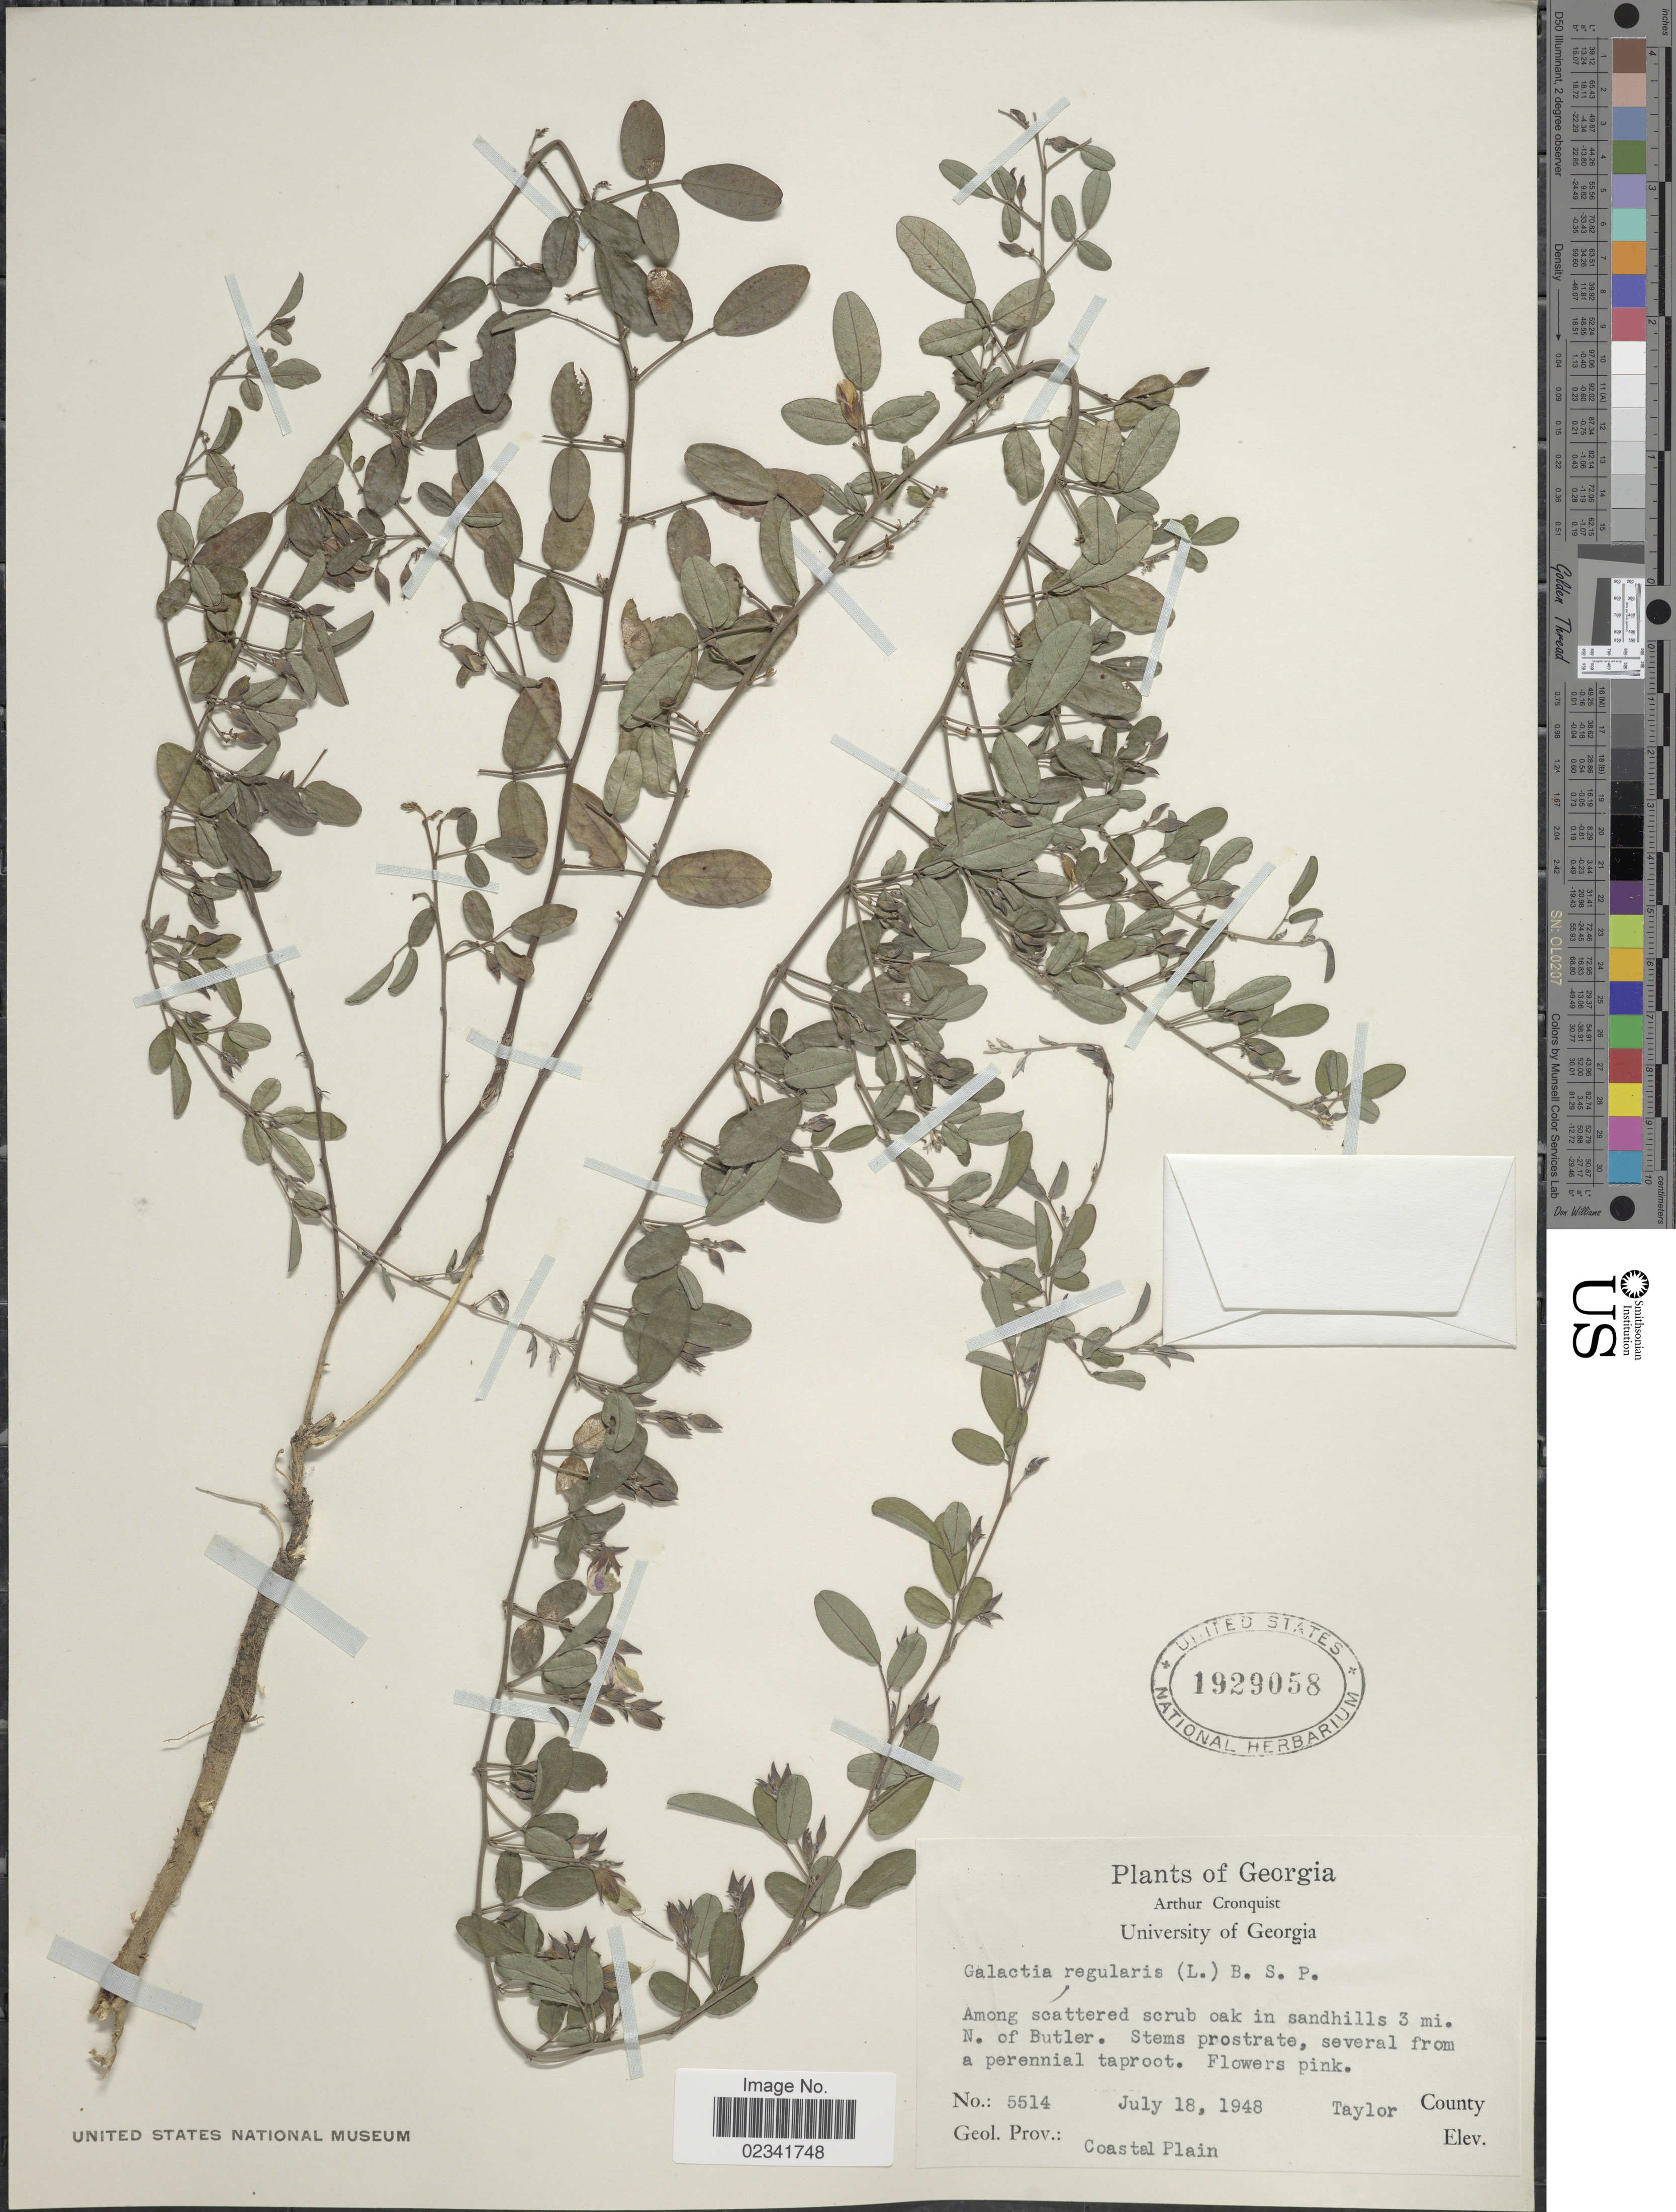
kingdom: Plantae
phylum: Tracheophyta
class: Magnoliopsida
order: Fabales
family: Fabaceae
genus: Galactia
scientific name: Galactia regularis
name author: (L.) Britton, Stearns & Poggenb.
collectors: A. J. Cronquist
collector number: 554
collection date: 1948-07-18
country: United States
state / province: Georgia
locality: Among scattered scrub oak in sandhills 3 mi. N. of Butler, Taylor County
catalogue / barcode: US 1929058